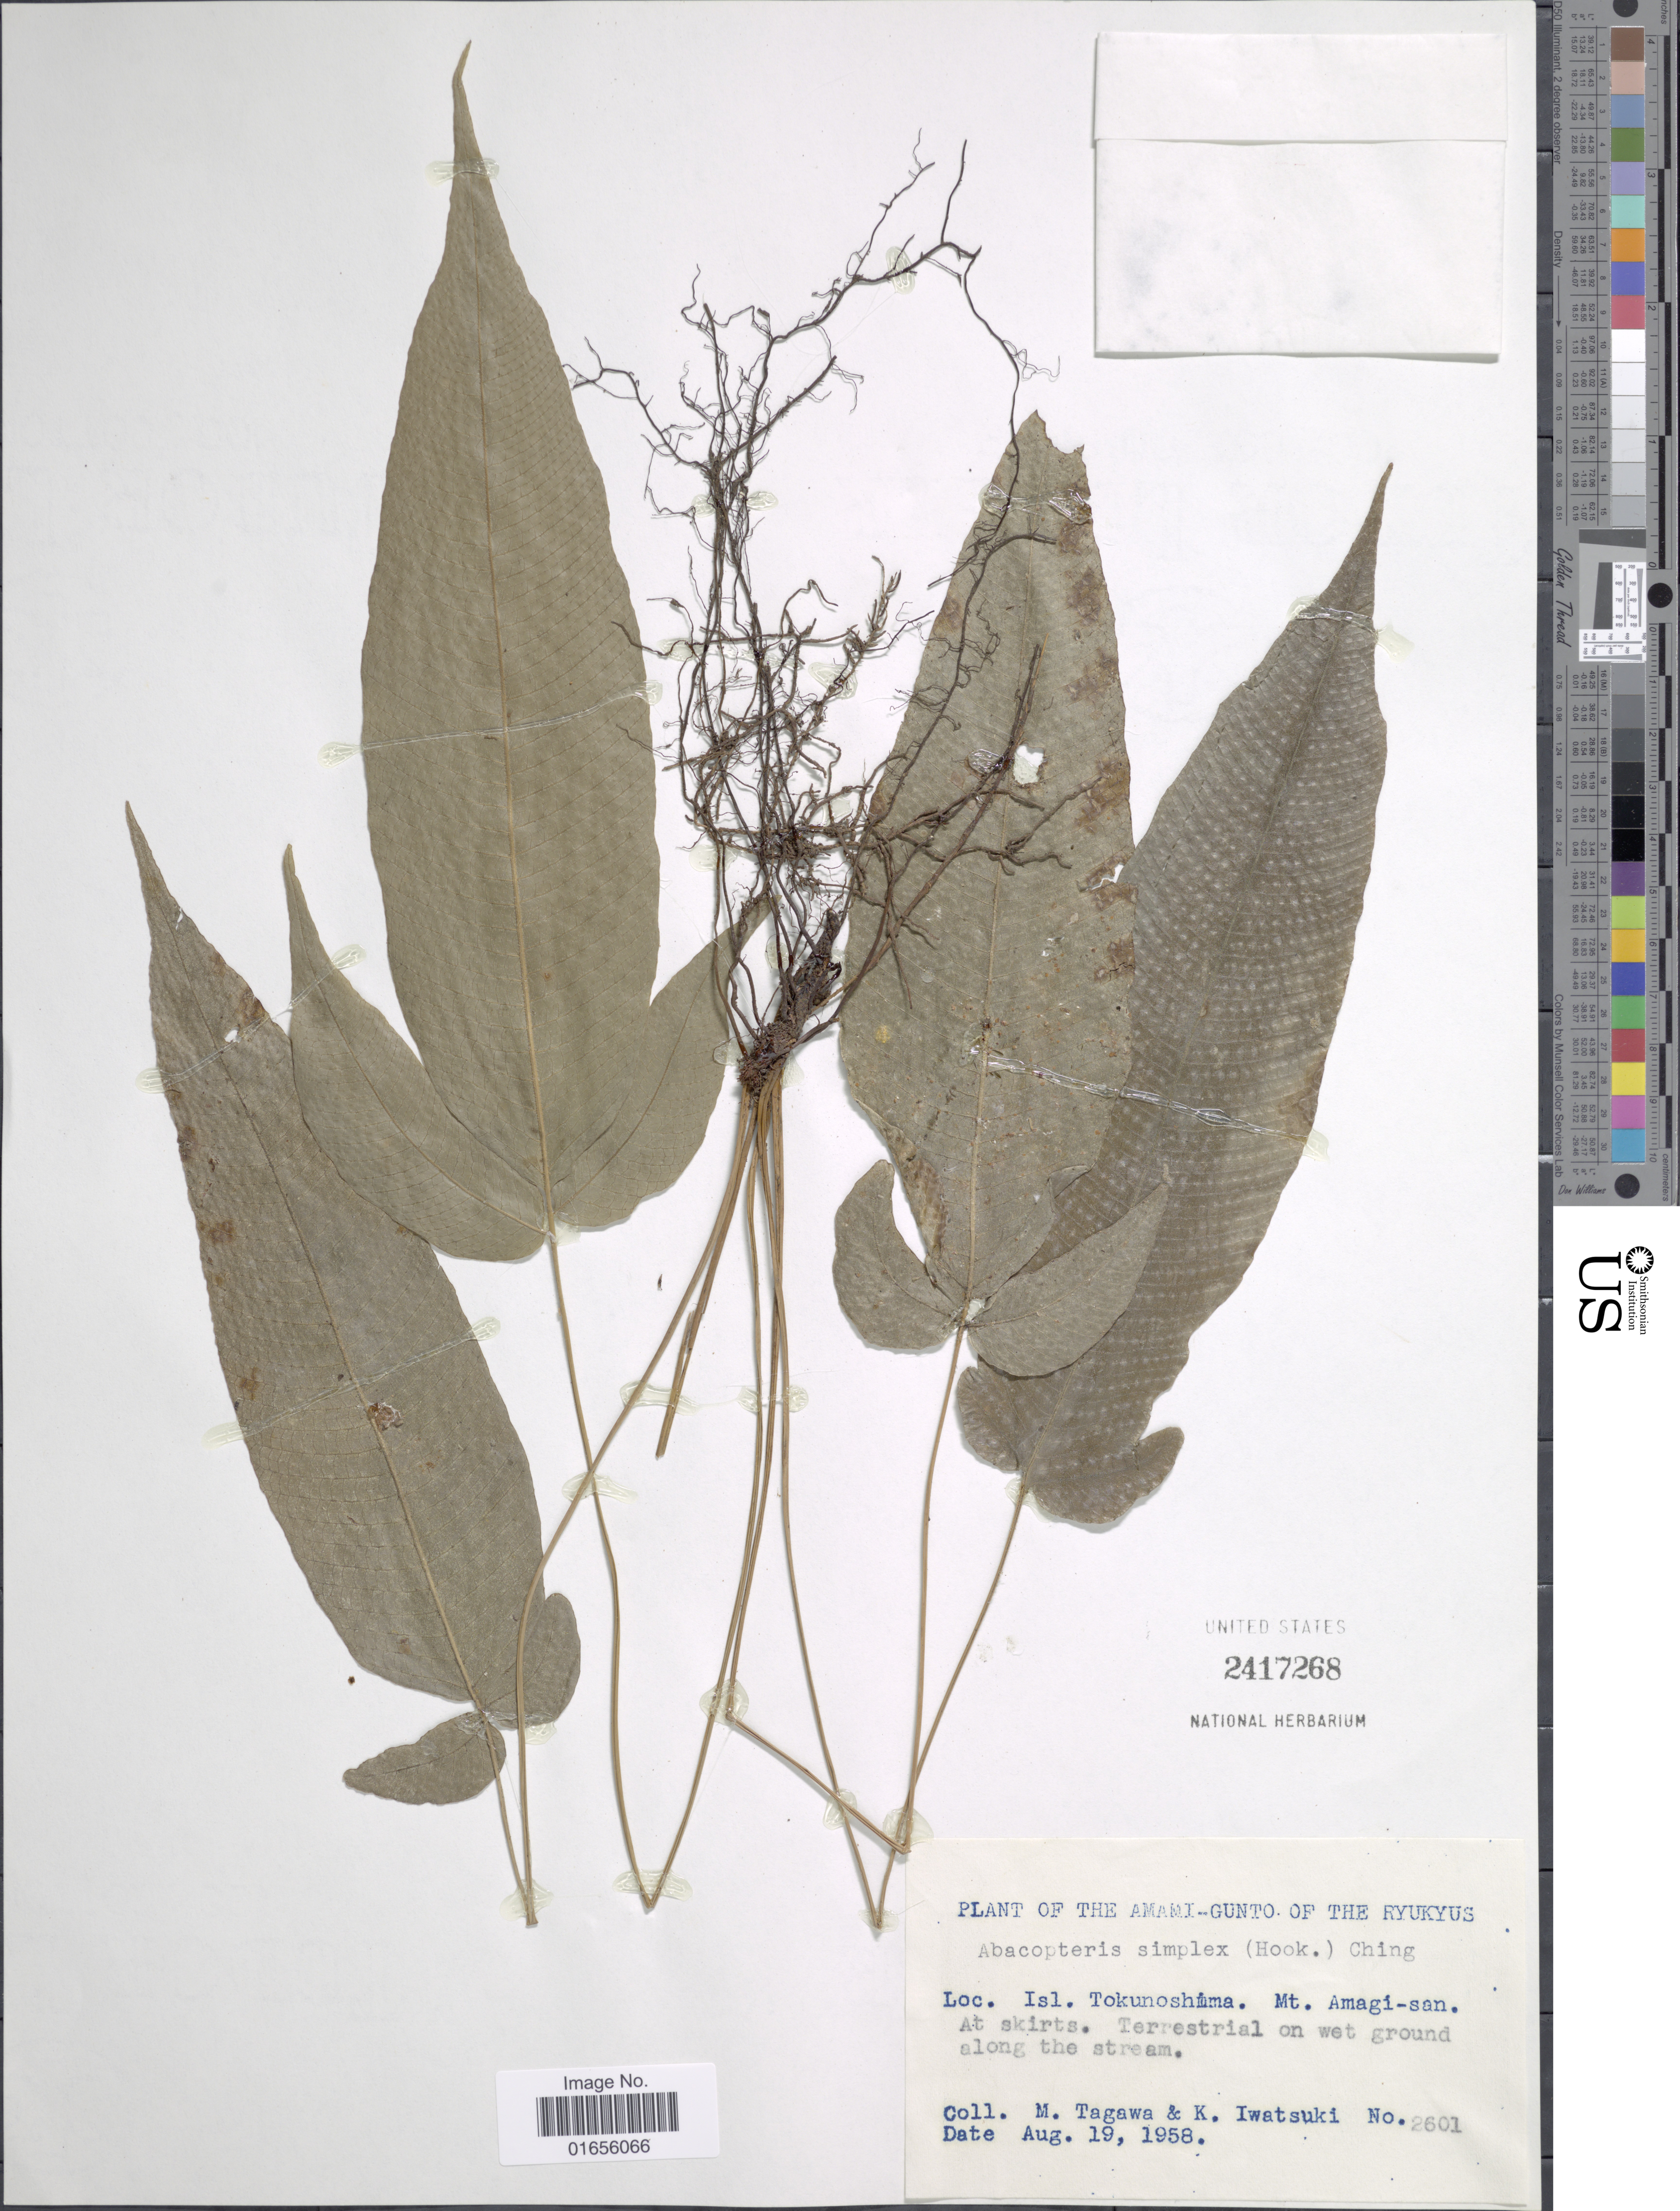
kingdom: Plantae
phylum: Tracheophyta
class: Polypodiopsida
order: Polypodiales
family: Thelypteridaceae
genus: Pronephrium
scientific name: Pronephrium triphyllum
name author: (Sw.) Holttum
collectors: M. Tagawa & K. Iwatsuki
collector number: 2601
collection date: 1958-08-19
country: Japan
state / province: Okinawa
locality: Amami - Gunto of the Ryukyus, Isl. Tokunoshima, Mt. Amagi - san.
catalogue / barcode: US 2417268